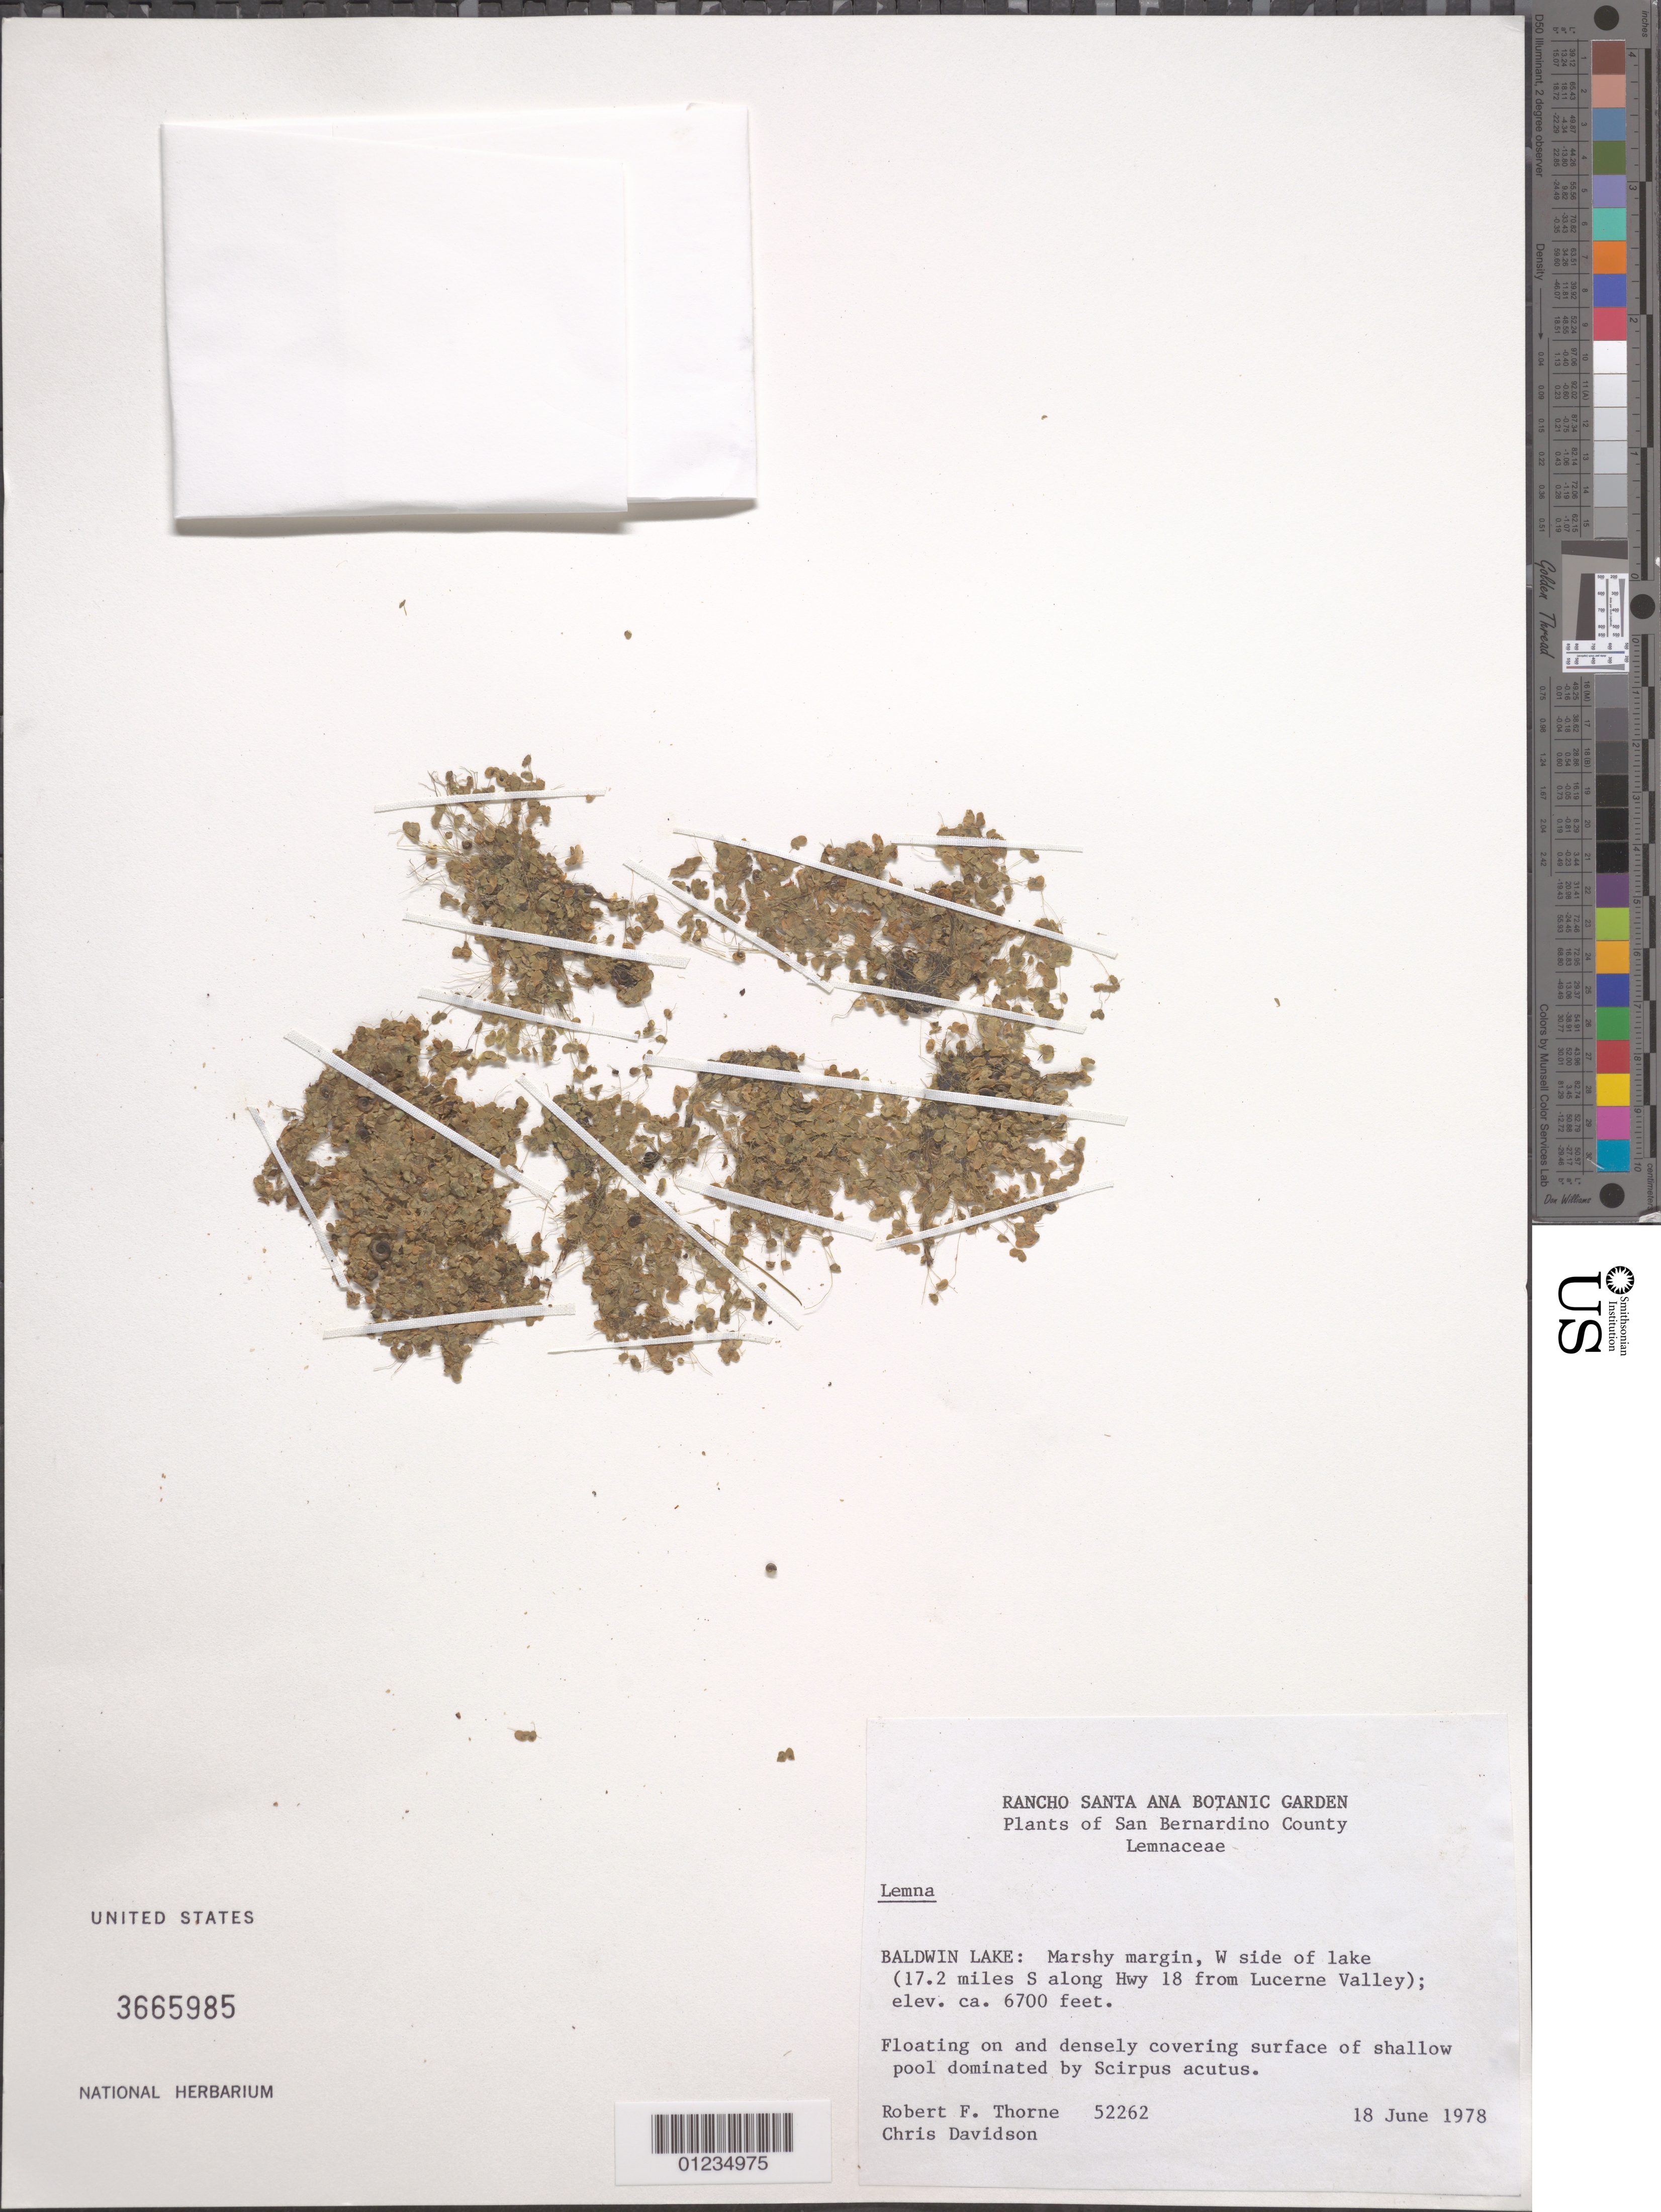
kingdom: Plantae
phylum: Tracheophyta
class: Liliopsida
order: Alismatales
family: Araceae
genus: Lemna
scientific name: Lemna sp.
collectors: R. F. Thorne & C. Davidson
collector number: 52262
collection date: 1978-06-18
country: United States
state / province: California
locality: Baldwin Lake, W side of lake, 17.2 miles S along Hwy 18 from Lucerne Valley.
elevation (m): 2042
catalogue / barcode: US 3665985